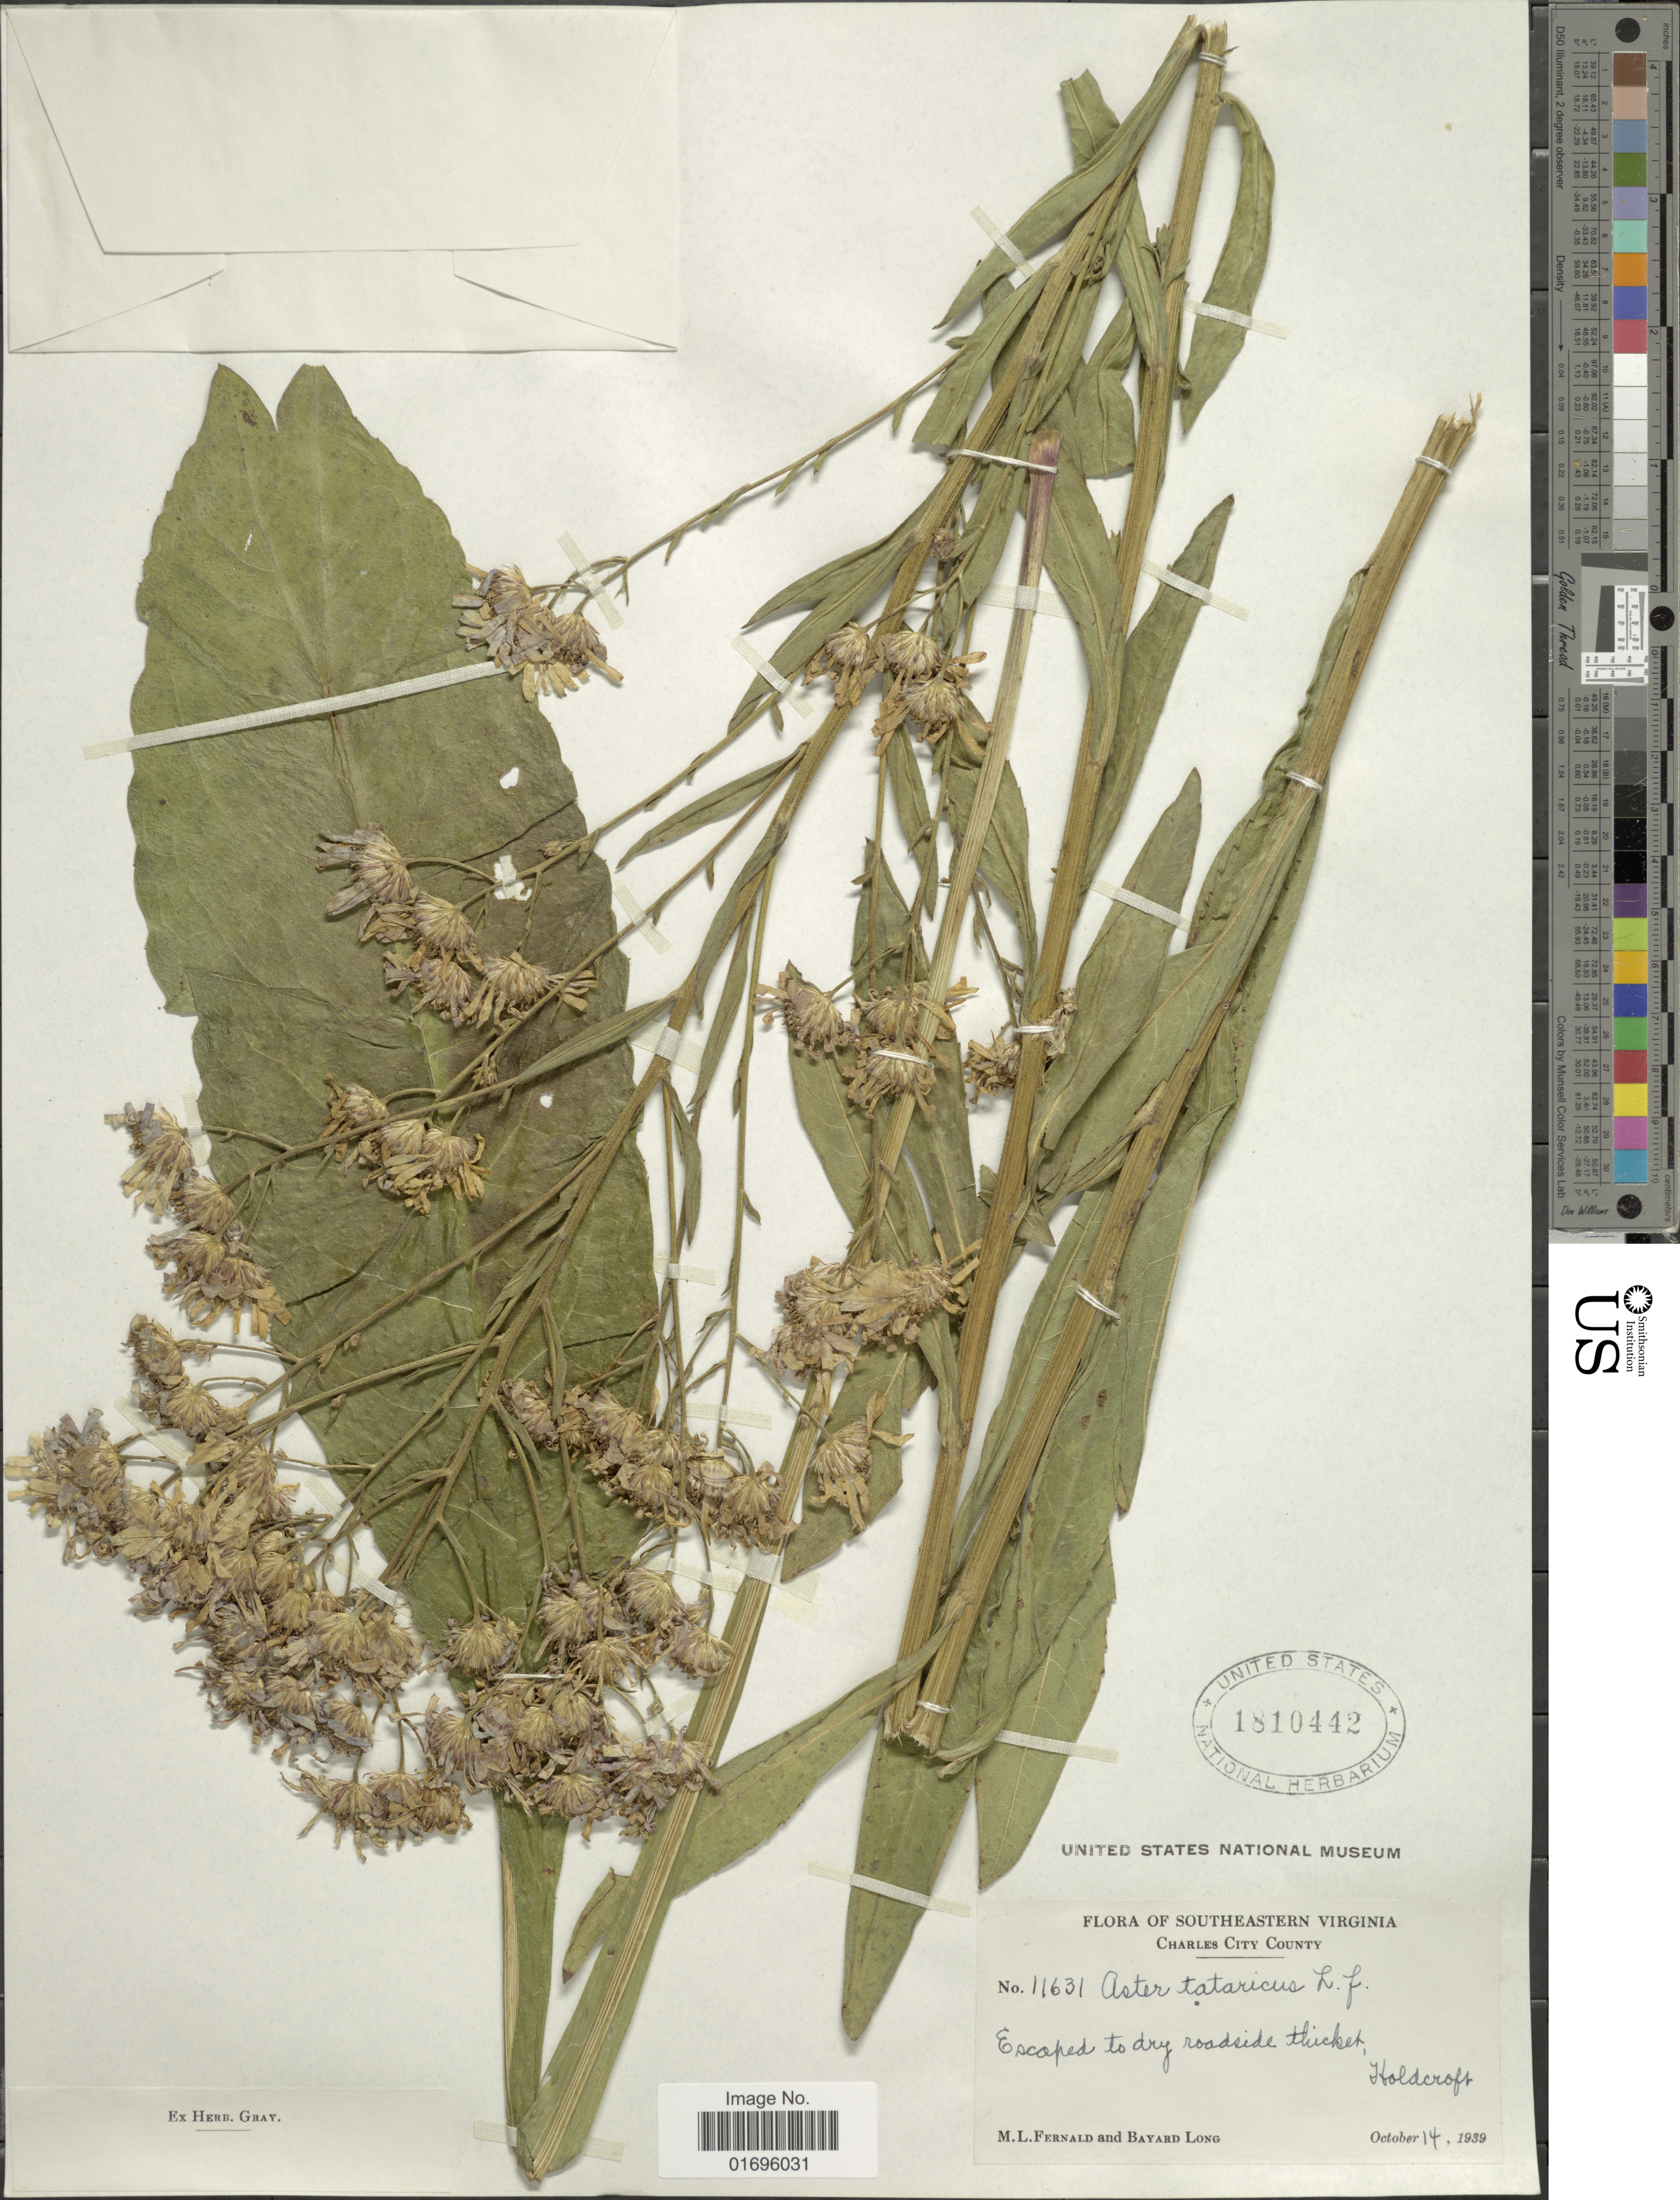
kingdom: Plantae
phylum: Tracheophyta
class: Magnoliopsida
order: Asterales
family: Asteraceae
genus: Aster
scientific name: Aster tataricus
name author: L. f.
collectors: M. L. Fernald & B. Long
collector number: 11631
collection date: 1939-10-14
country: United States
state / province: Virginia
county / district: Charles City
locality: Southeastern Virginia. Charles City County. Escaped to dry roadside thicket, Holdcroft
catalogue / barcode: US 1810442